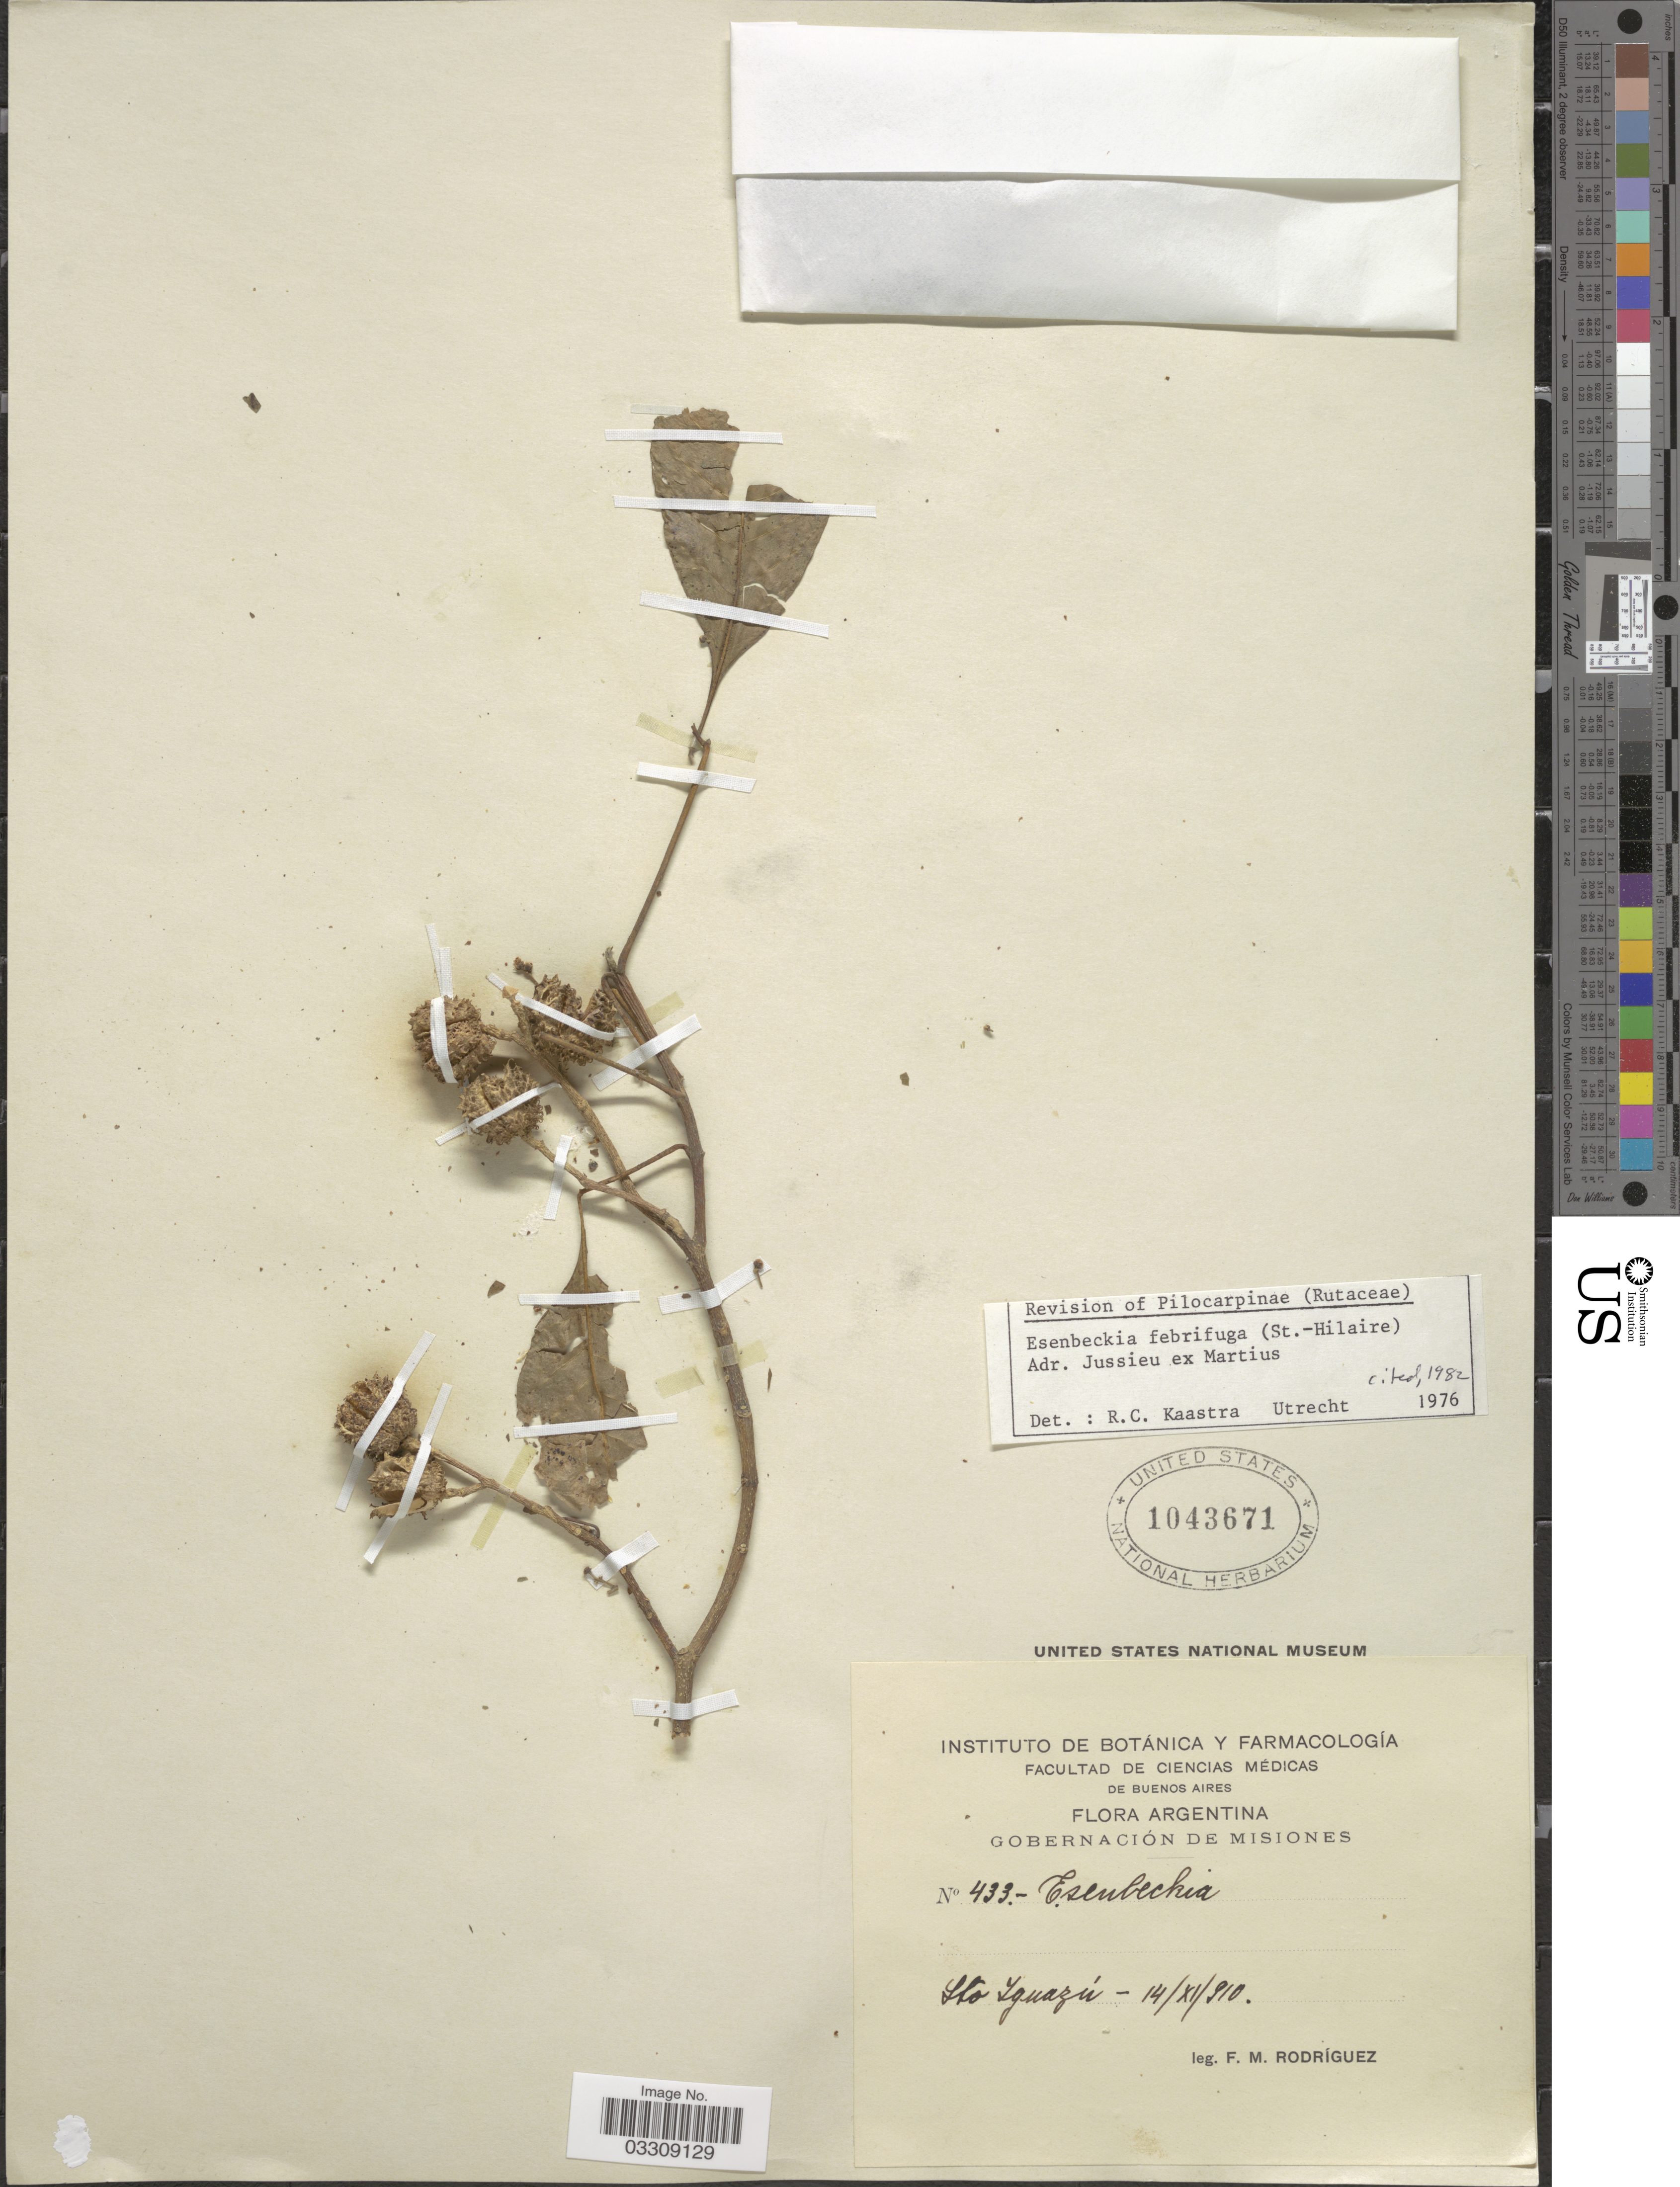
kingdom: Plantae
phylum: Tracheophyta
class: Magnoliopsida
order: Sapindales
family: Rutaceae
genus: Esenbeckia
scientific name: Esenbeckia febrifuga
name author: (A. St.-Hil.) A. Juss. ex Mart.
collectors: F. M. Rodriguez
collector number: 433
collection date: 1910-11-14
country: Argentina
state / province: Misiones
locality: Gobernación de Misiones. Pto Iguazú.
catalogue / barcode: US 1043671